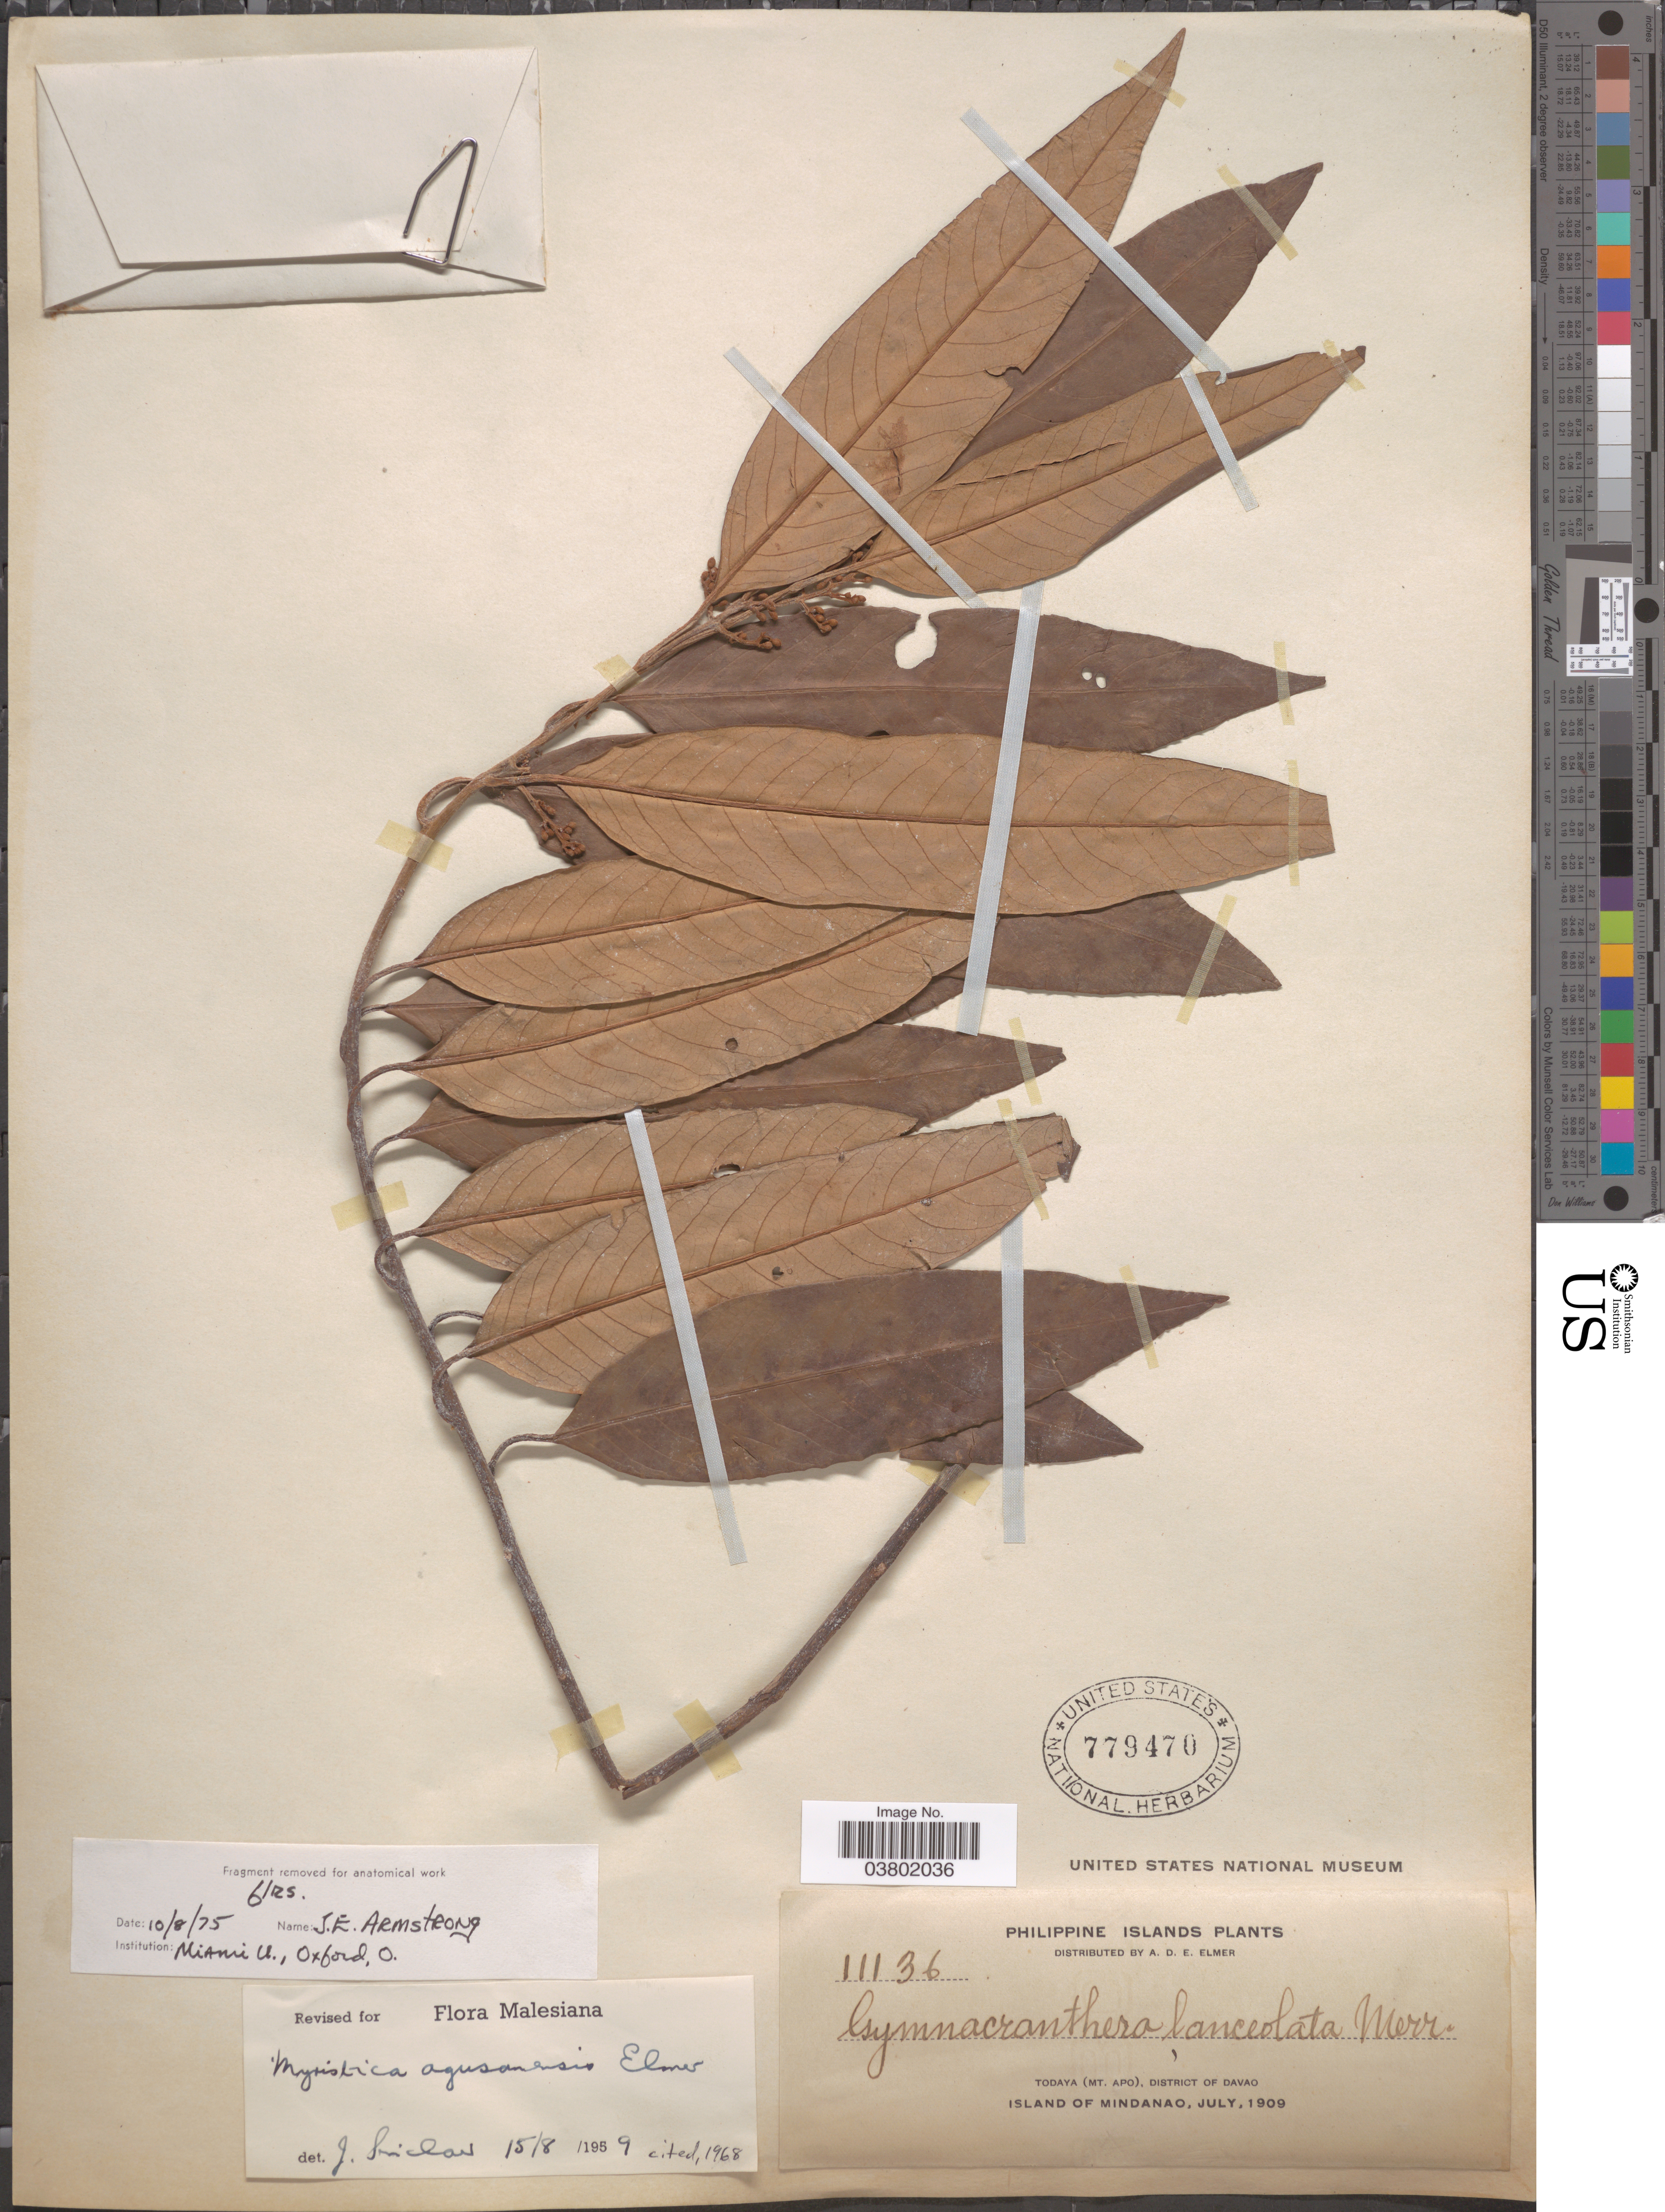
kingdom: Plantae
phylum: Tracheophyta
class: Magnoliopsida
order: Magnoliales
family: Myristicaceae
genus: Myristica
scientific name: Myristica agusanensis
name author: Elmer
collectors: A. D. E. Elmer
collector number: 11136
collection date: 1909-07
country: Philippines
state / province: Davao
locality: Philippine Islands. Todaya (Mt. Apo), District of Davao, Island of Mindanao.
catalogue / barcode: US 779470